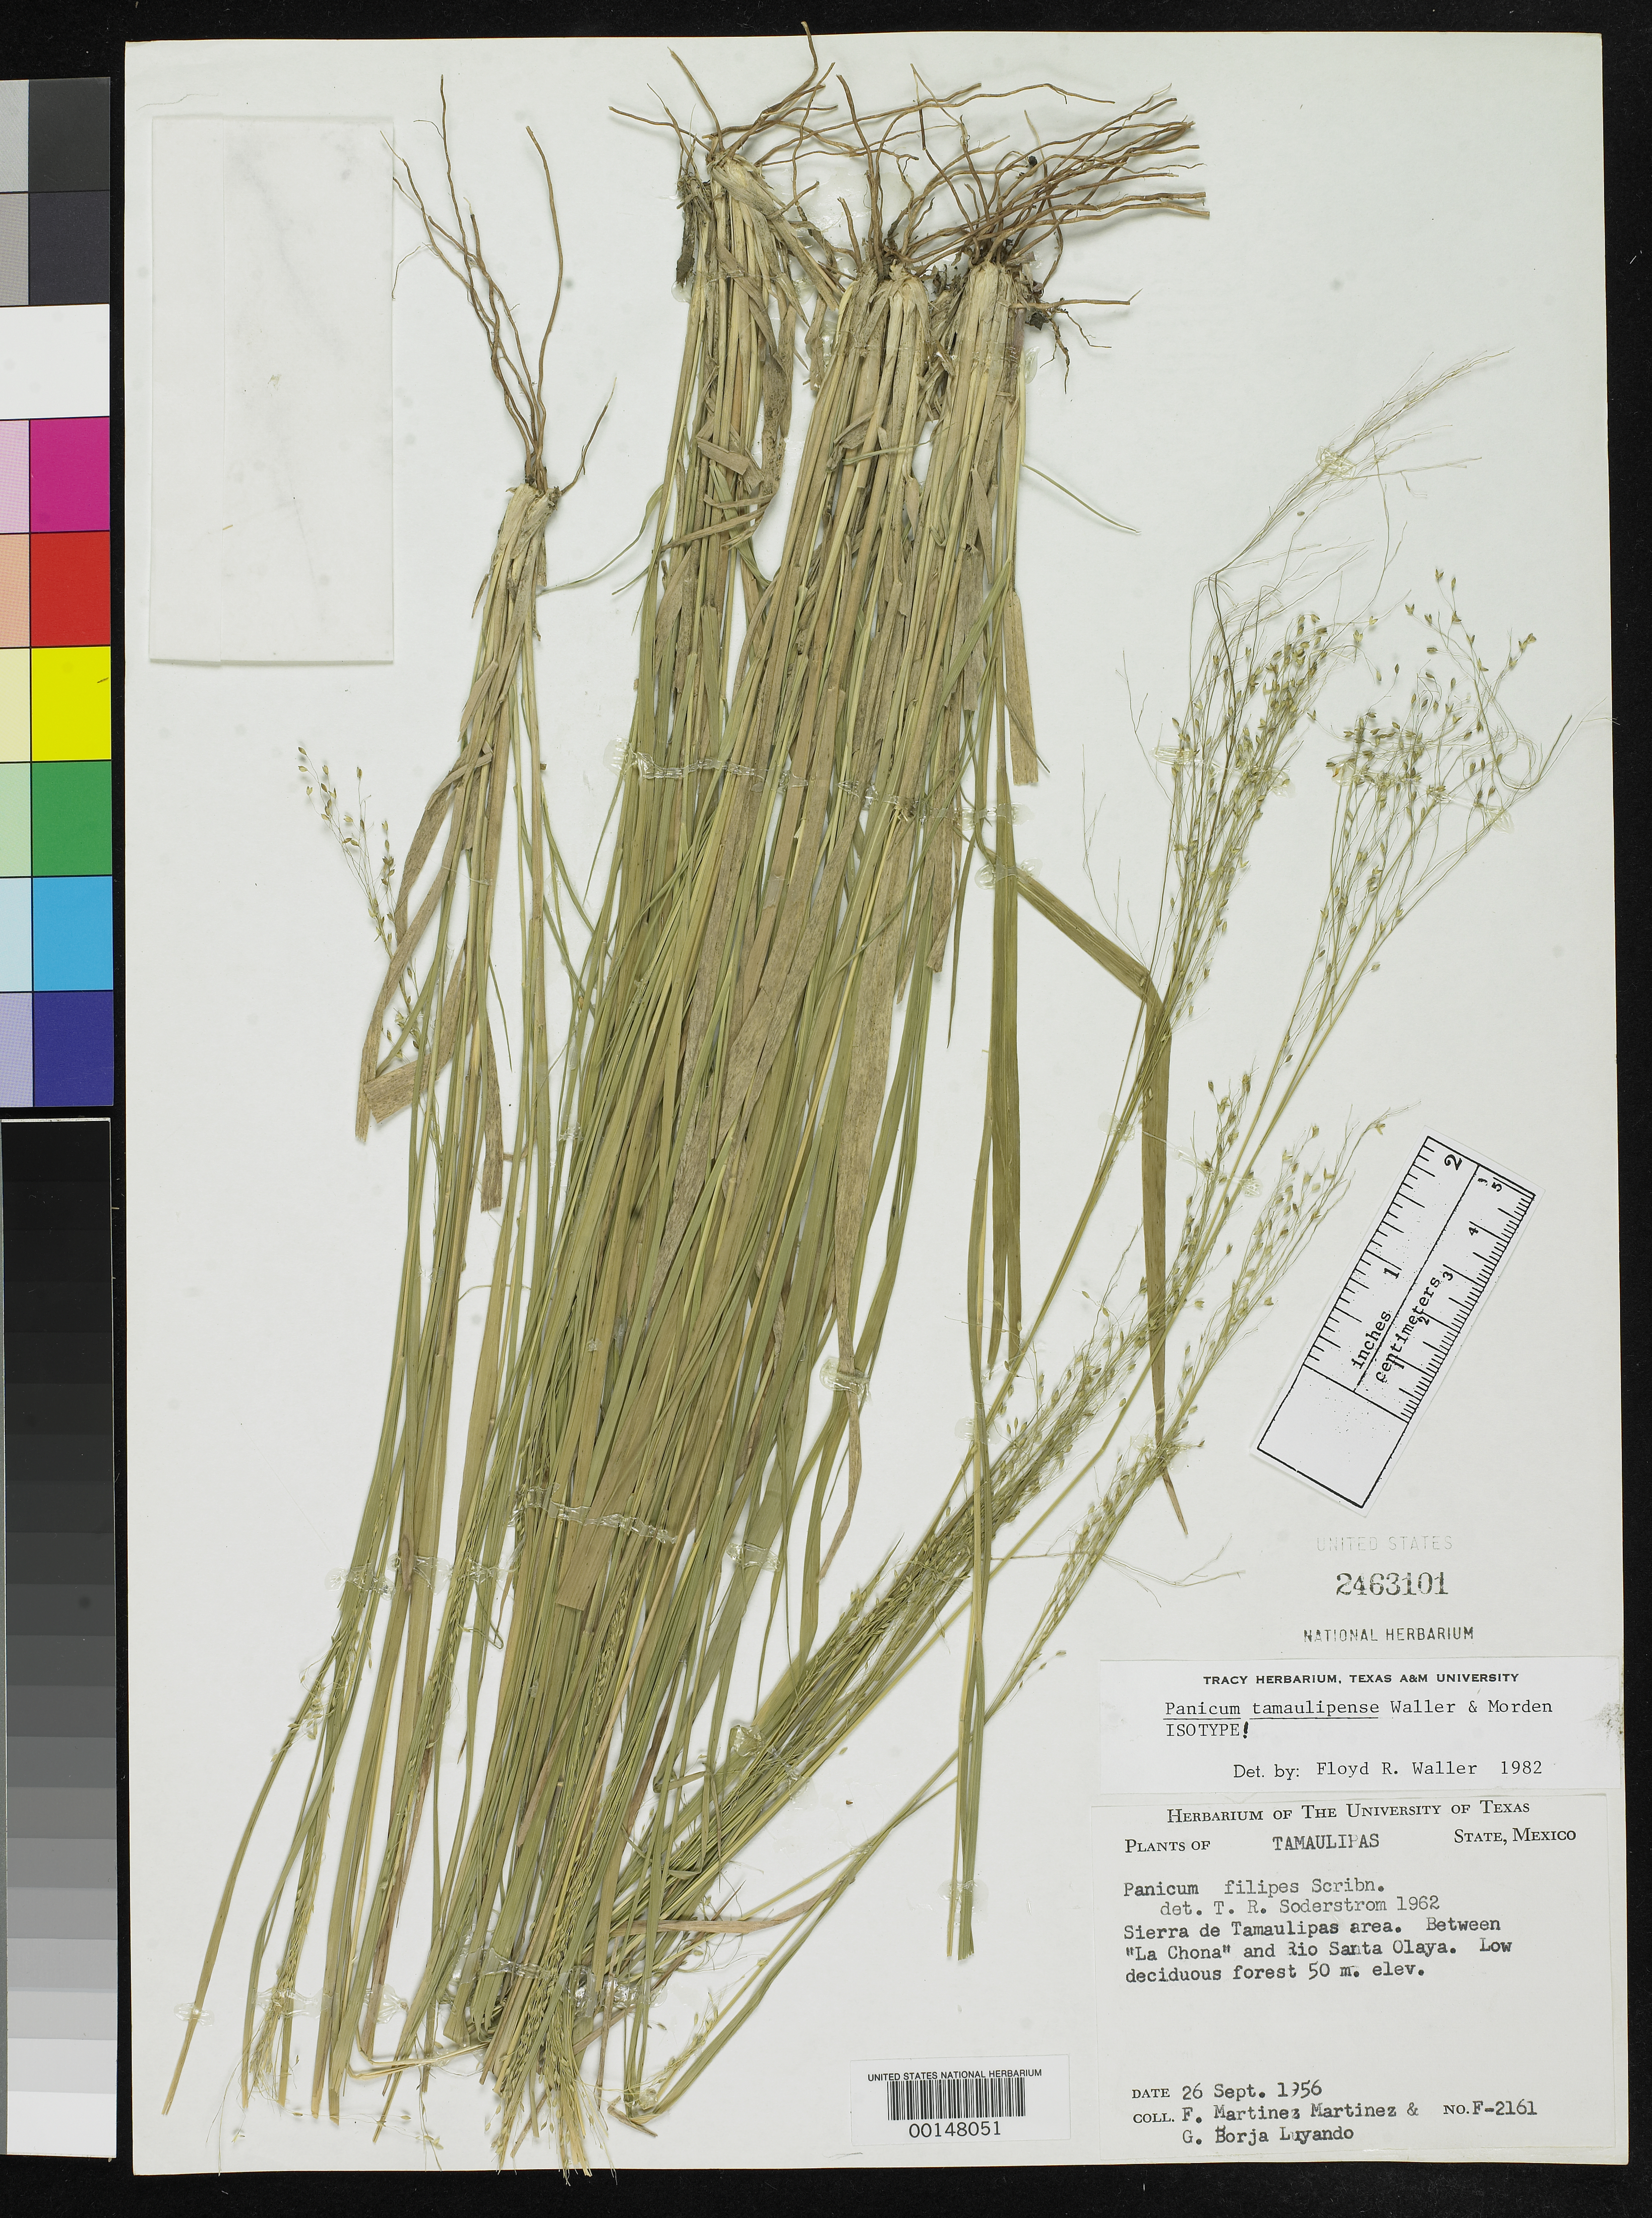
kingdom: Plantae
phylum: Tracheophyta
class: Liliopsida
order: Poales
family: Poaceae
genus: Panicum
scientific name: Panicum tamaulipense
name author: Waller & Morden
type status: Isotype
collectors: F. M. Martinez & G. Luyando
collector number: F2161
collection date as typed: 26 Sep 1956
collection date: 1956-09-26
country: Mexico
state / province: Tamaulipas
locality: Between La Cona and Rio Santa Olaya.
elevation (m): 50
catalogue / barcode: US 2463101